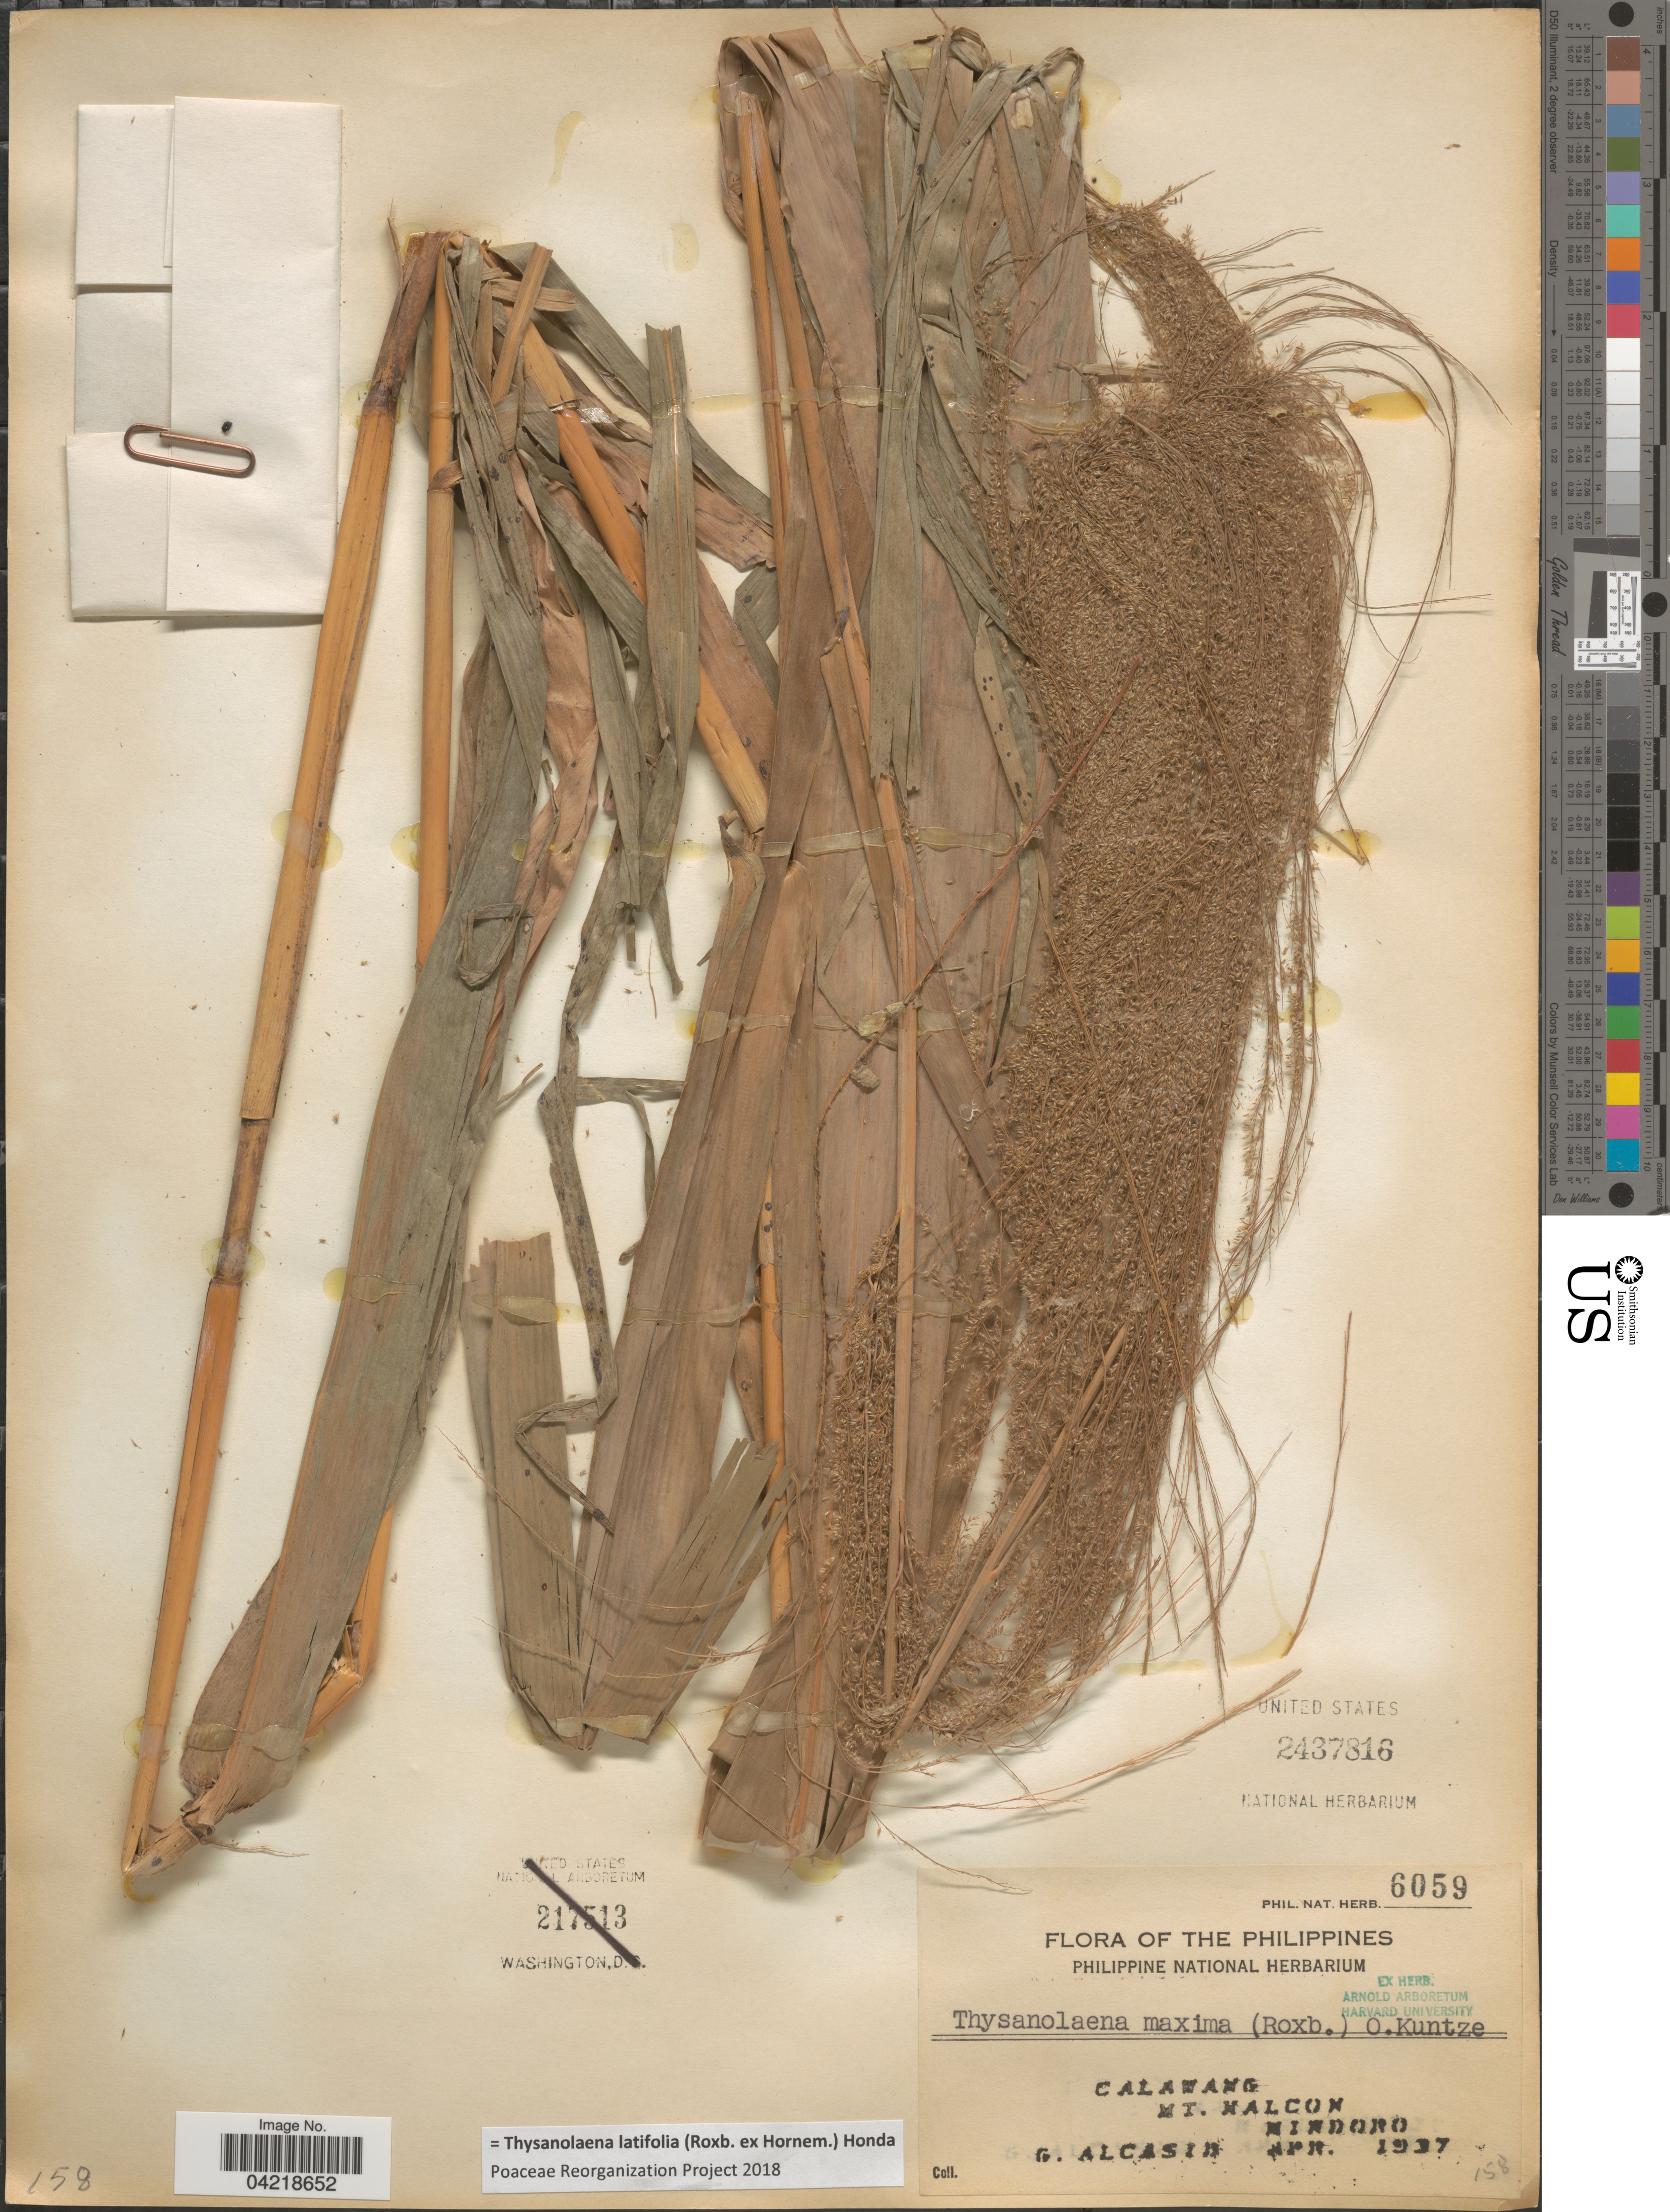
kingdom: Plantae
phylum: Tracheophyta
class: Liliopsida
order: Poales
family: Poaceae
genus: Thysanolaena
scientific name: Thysanolaena latifolia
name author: (Roxb. ex Hornem.) Honda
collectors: G. Alcasid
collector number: Phil. Nat. Herb. 6059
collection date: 1937-04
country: Philippines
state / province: Mimaropa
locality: Calawang. Mt. Malcon. Mindoro.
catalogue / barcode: US 2437816